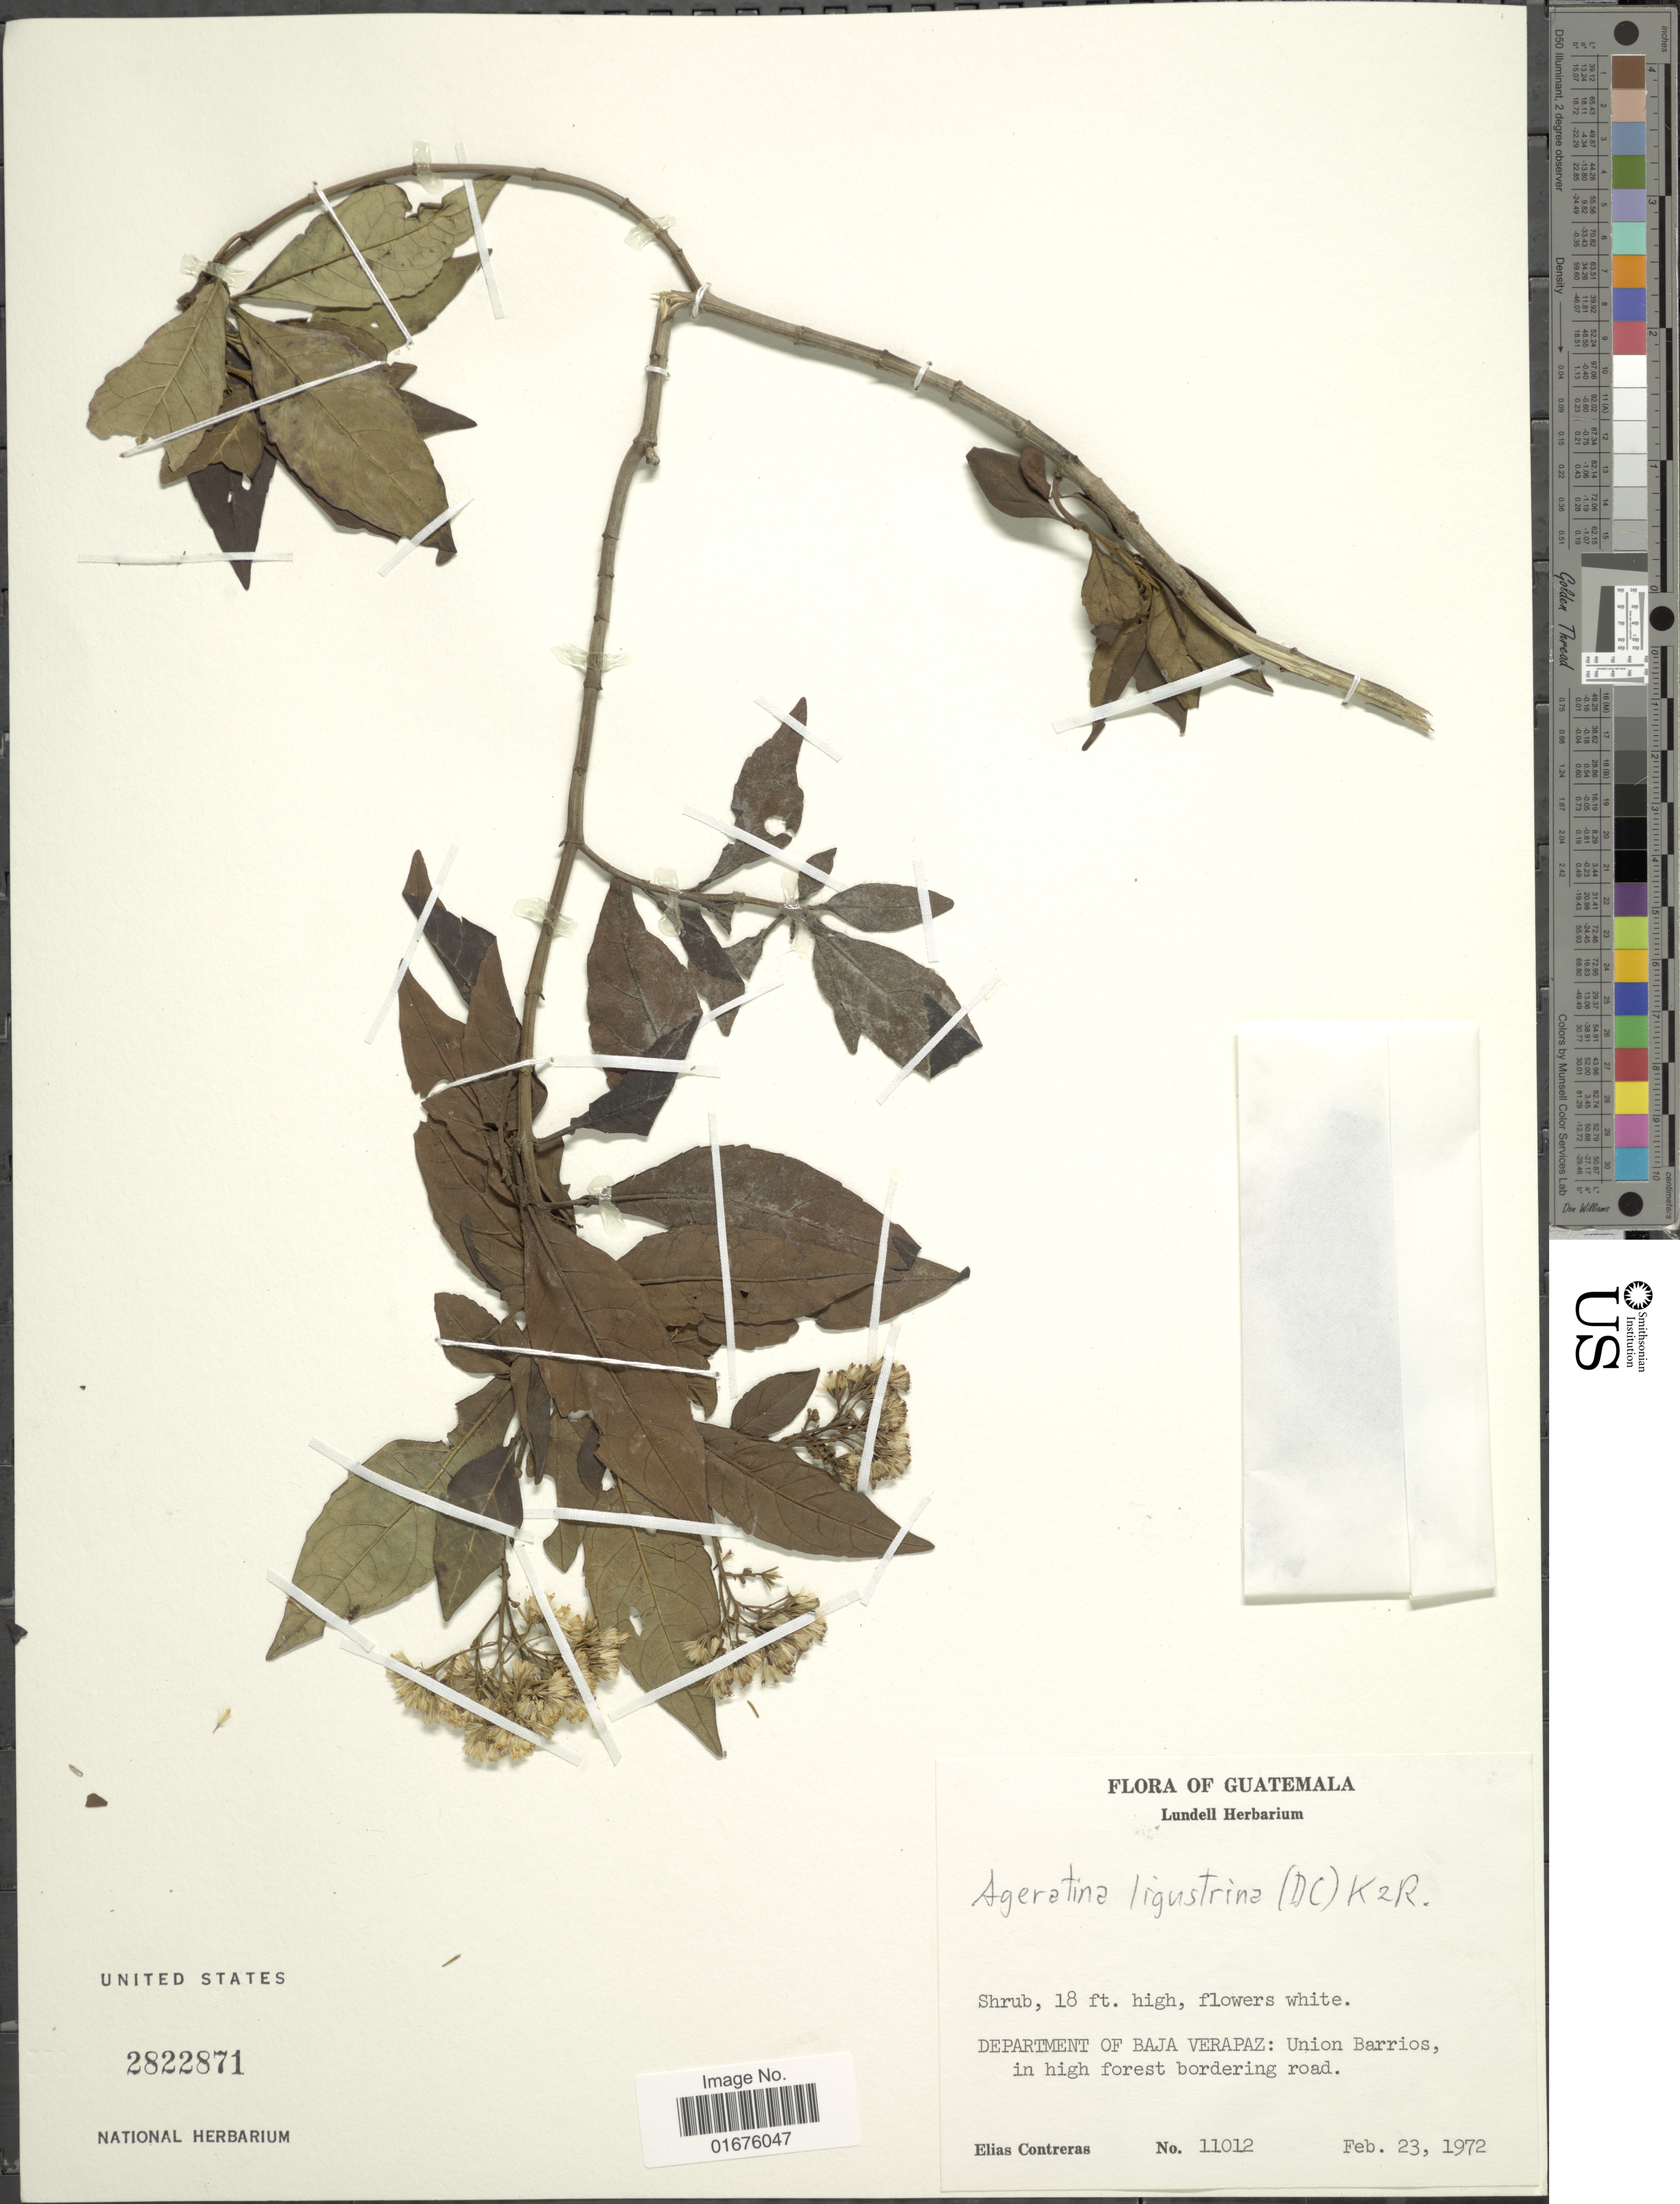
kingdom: Plantae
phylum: Tracheophyta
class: Magnoliopsida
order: Asterales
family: Asteraceae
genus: Ageratina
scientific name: Ageratina ligustrina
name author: (DC.) R.M. King & H. Rob.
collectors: E. Contreras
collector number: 11012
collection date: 1972-02-23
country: Guatemala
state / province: Baja Verapaz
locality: Union Barrios, in high forest bordering road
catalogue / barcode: US 2822871